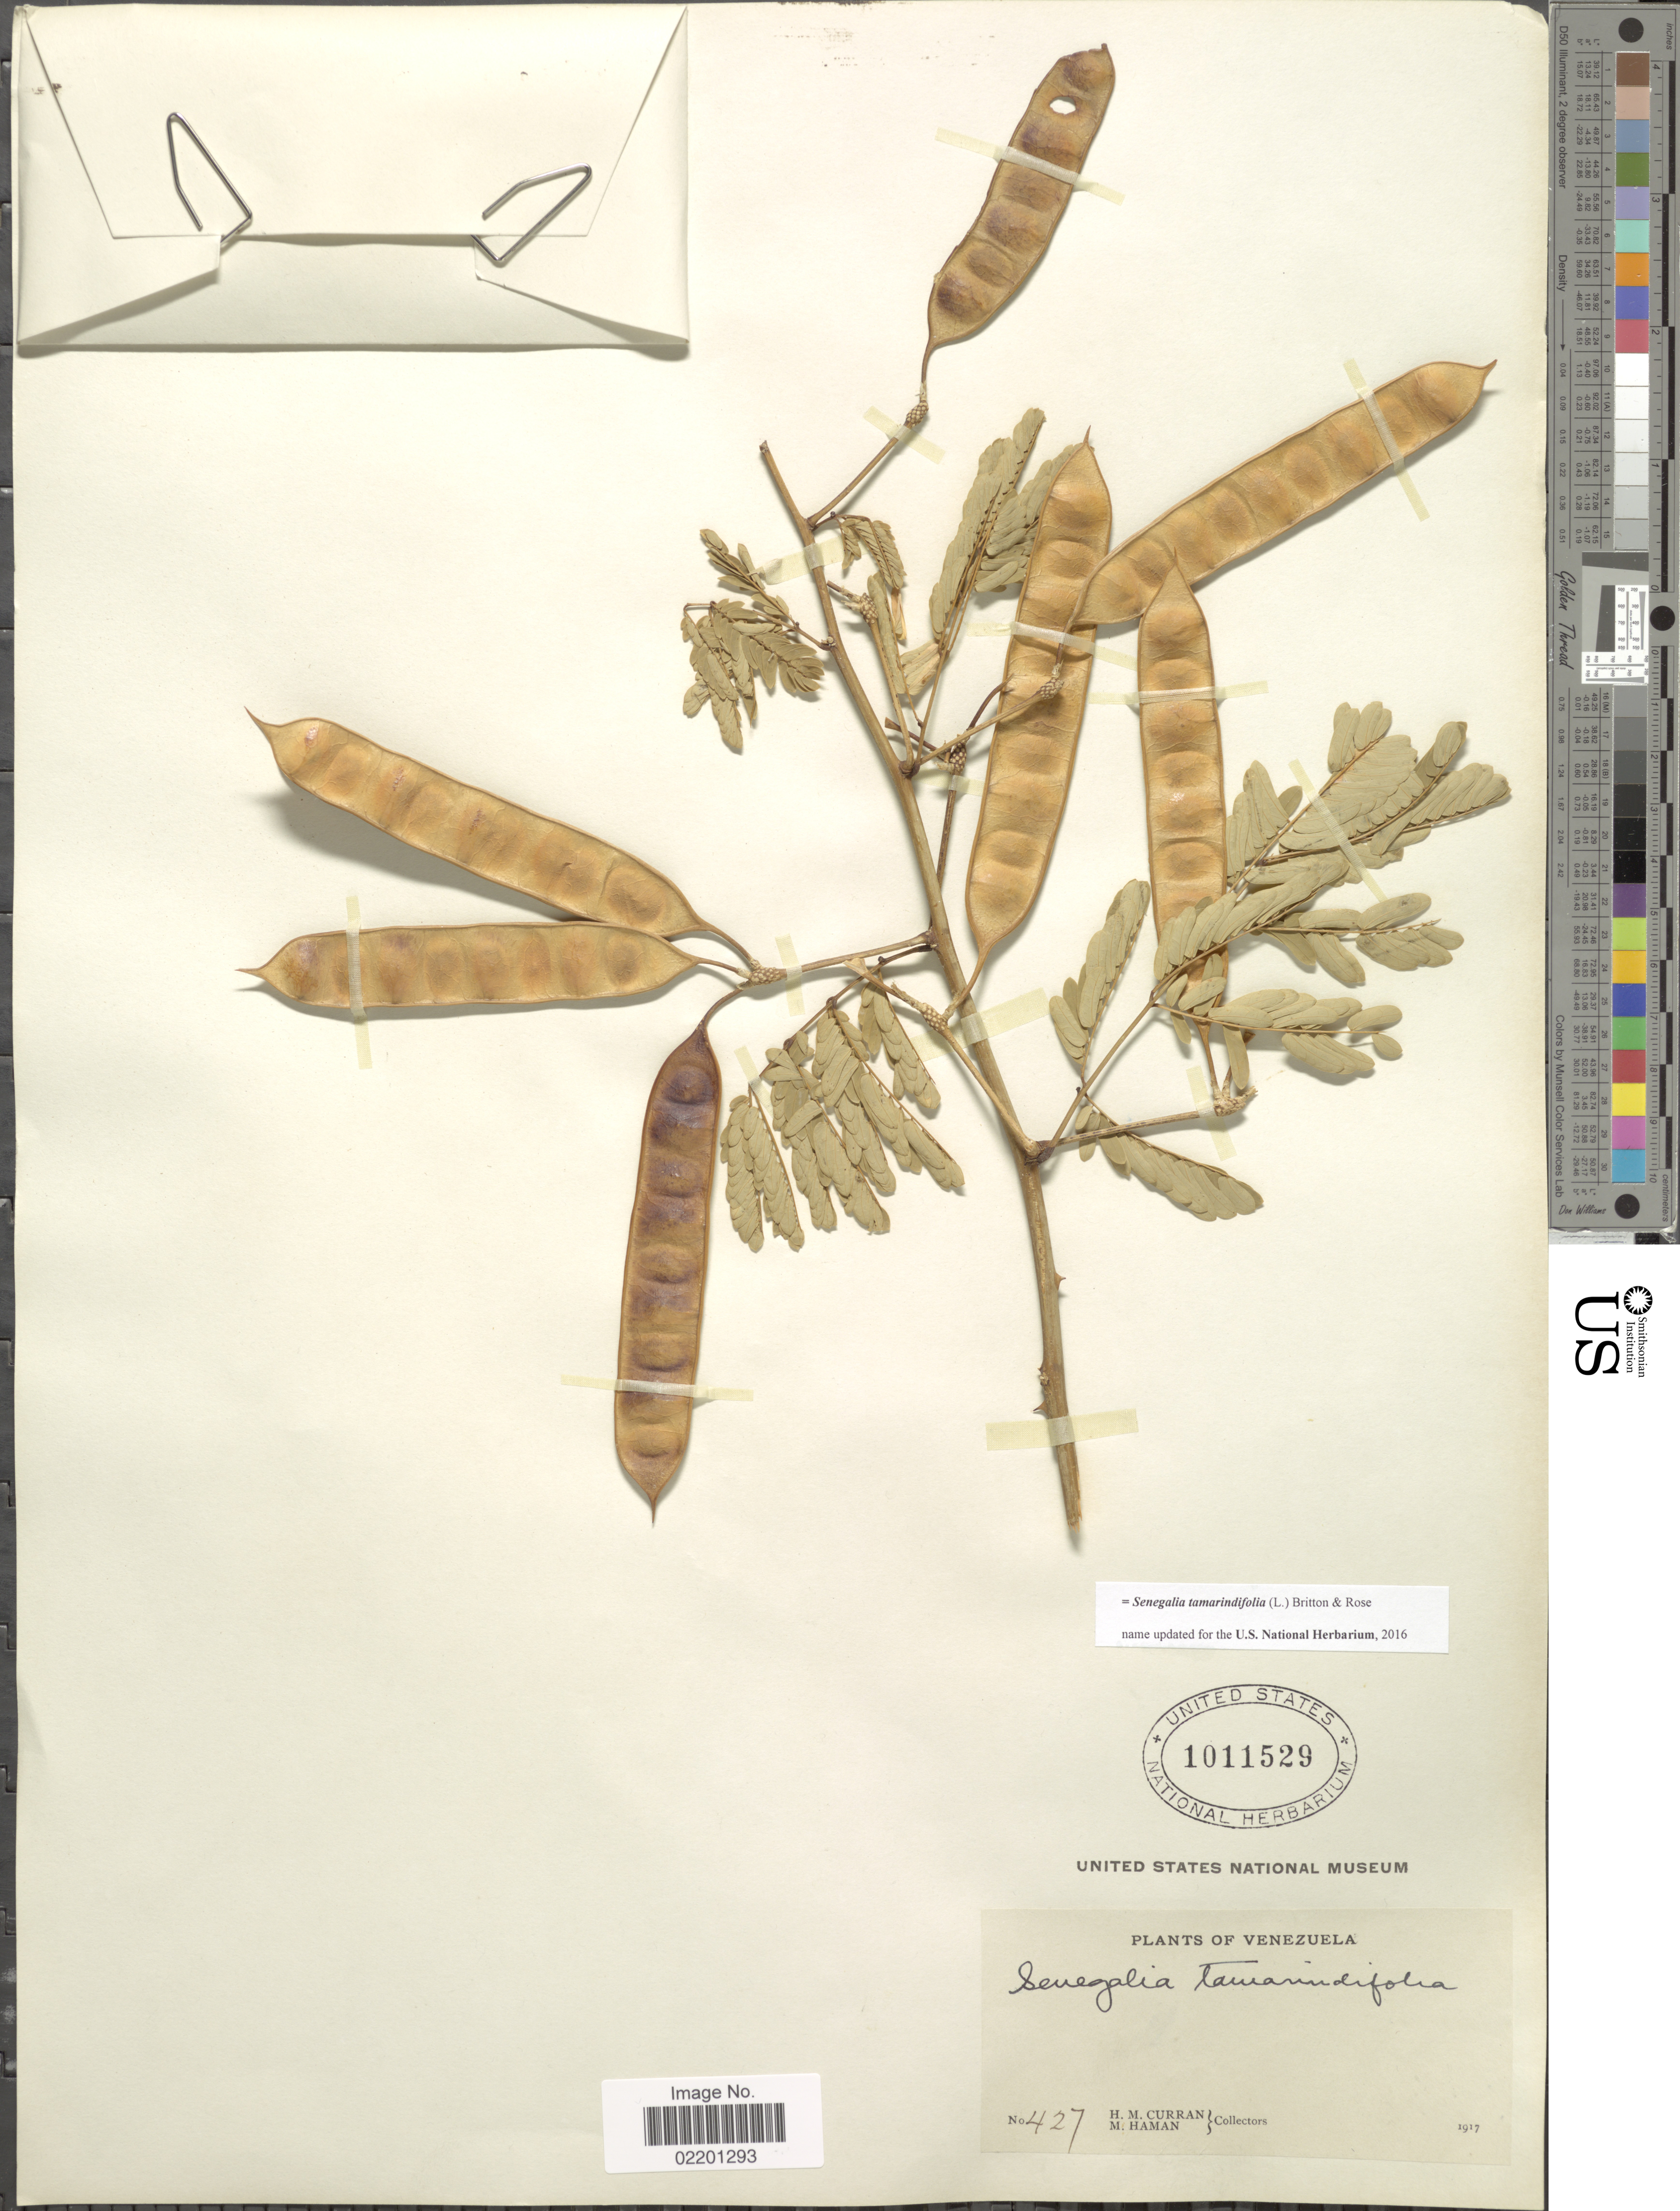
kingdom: Plantae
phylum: Tracheophyta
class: Magnoliopsida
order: Fabales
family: Fabaceae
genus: Senegalia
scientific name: Senegalia tamarindifolia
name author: (L.) Britton & Rose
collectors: H. M. Curran & M. Haman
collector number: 427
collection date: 1917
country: Venezuela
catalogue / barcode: US 1011529